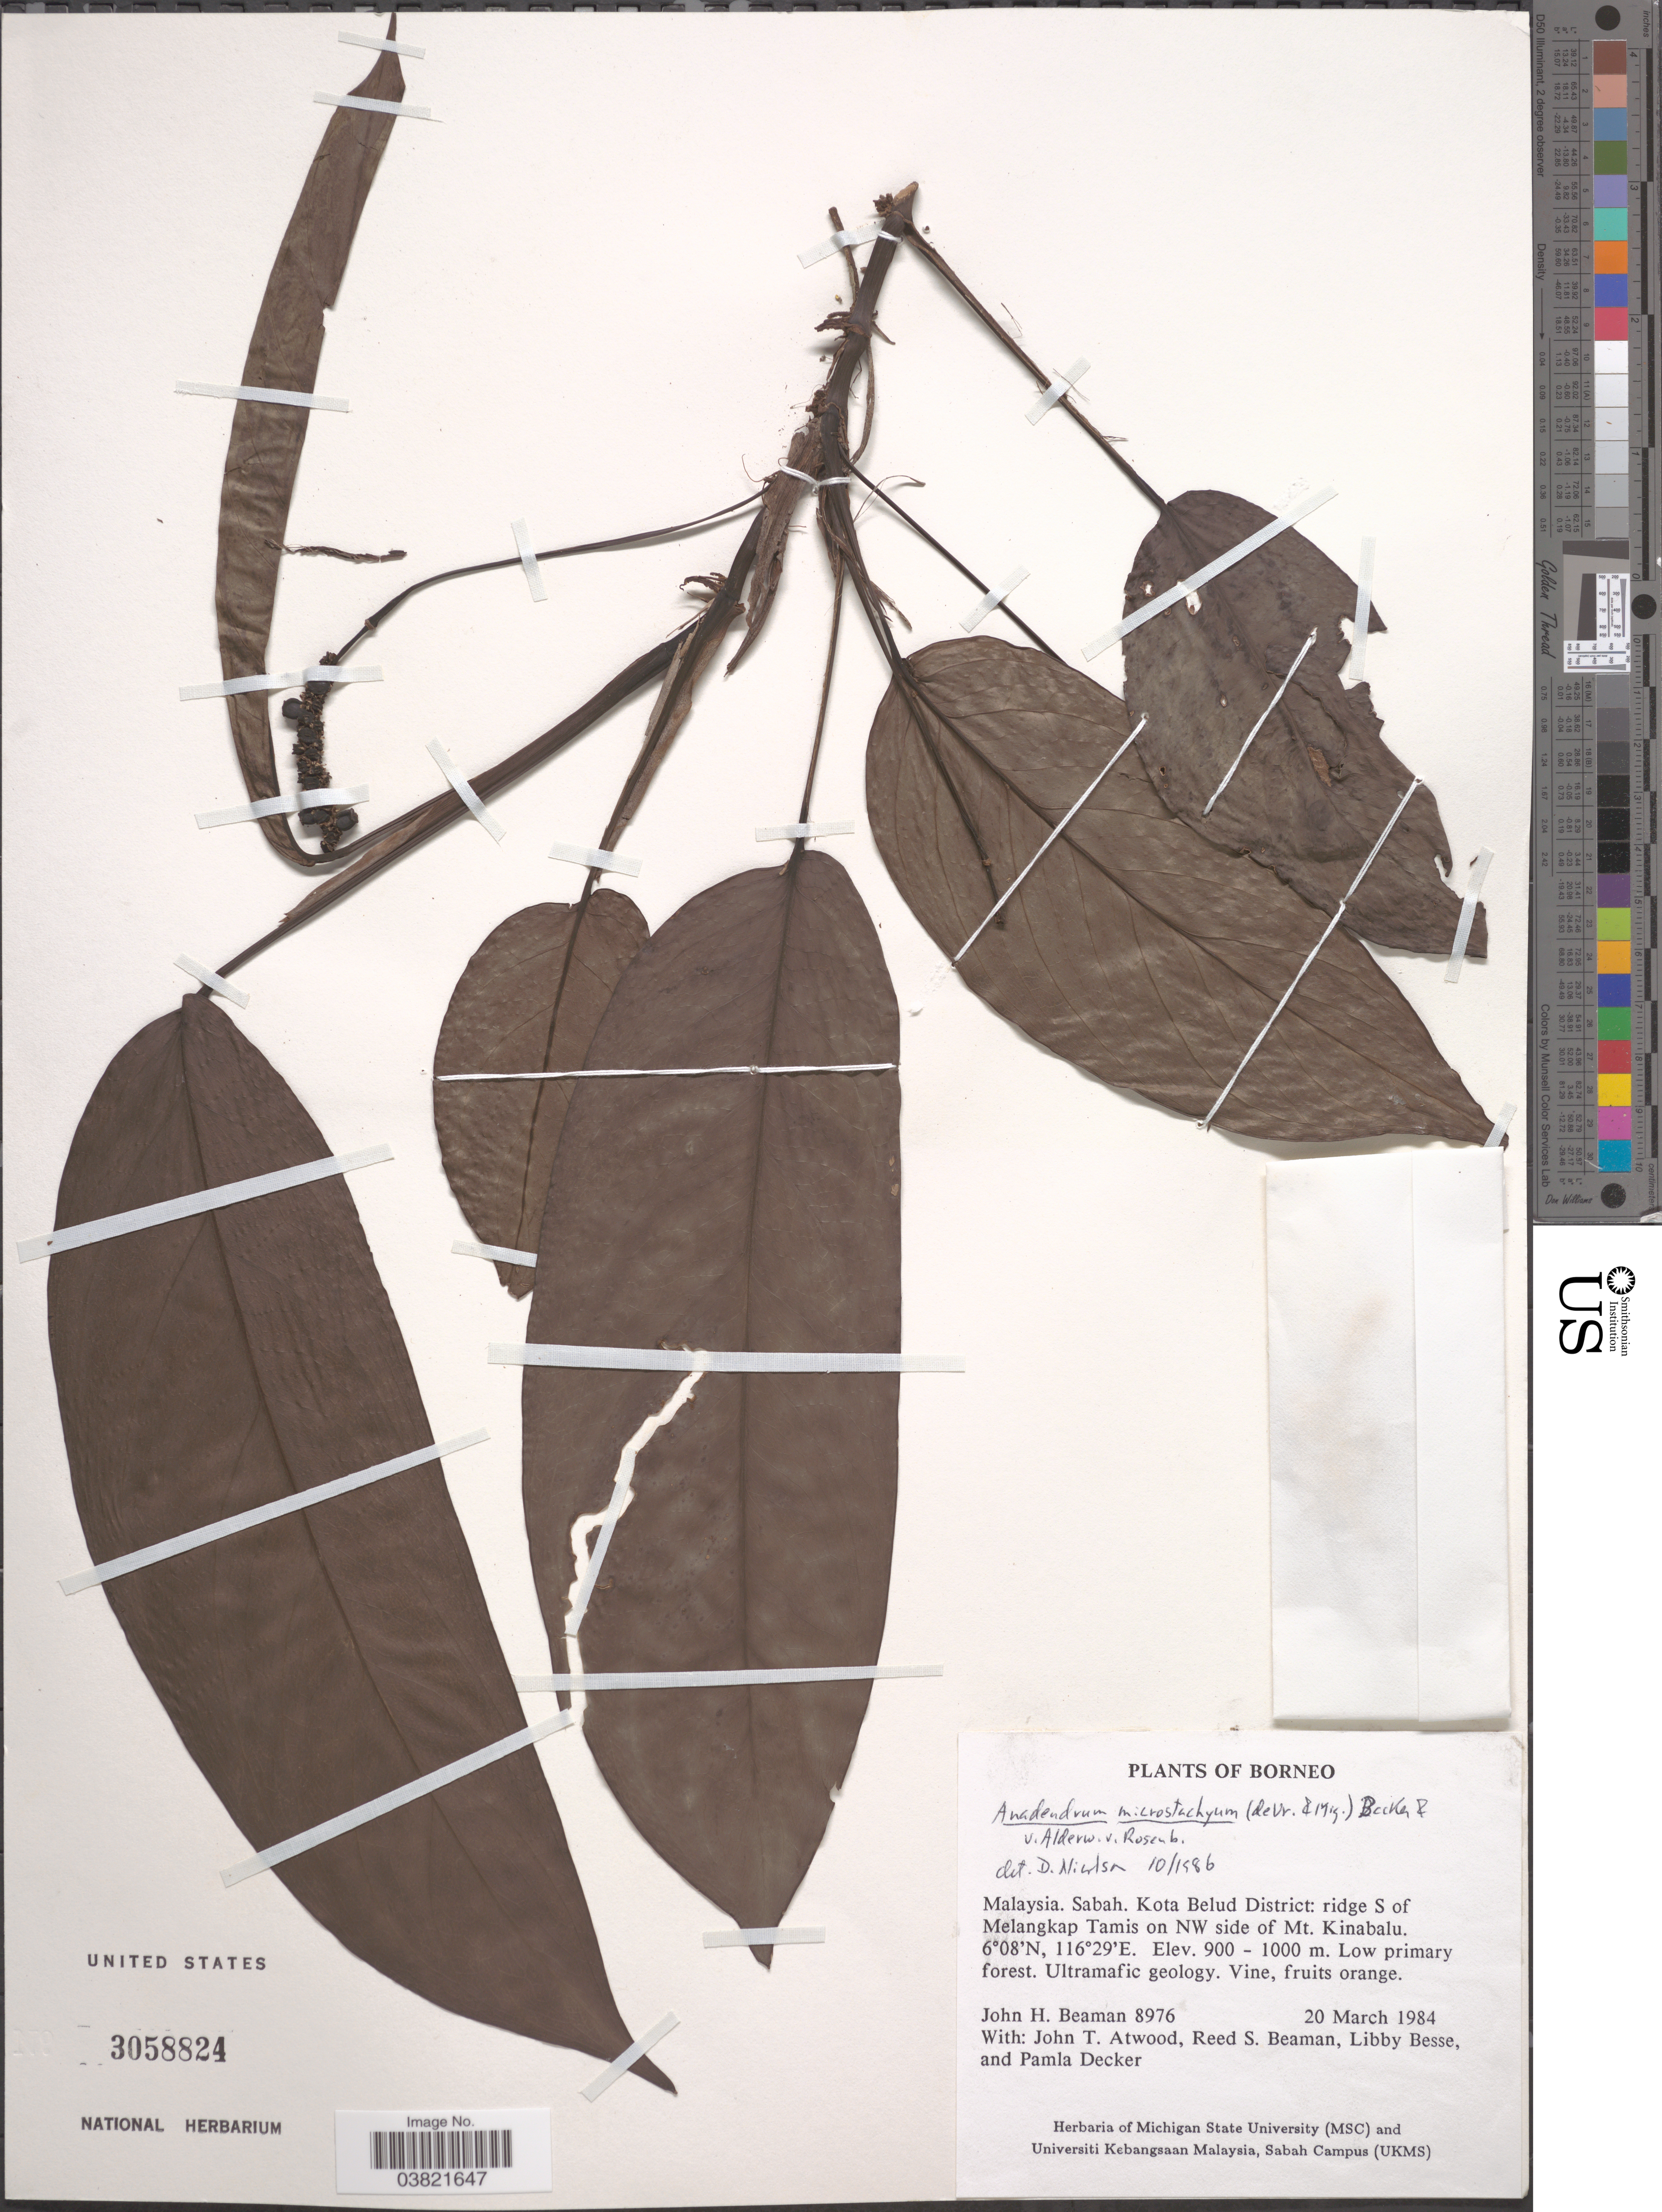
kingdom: Plantae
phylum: Tracheophyta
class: Liliopsida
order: Alismatales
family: Araceae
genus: Anadendrum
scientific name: Anadendrum microstachyum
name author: (de Vriese & Miq.) Backer & Alderw.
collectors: J. H. Beaman, J. T. Atwood, R. S. Beaman, L. Besse & P. Decker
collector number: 8976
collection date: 1984-03-20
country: Malaysia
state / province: Sabah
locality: Borneo. Kota Belud District: ridge S of Melangkap Tamis on NW side of Mt. Kinabalu.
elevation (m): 900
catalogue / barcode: US 3058824